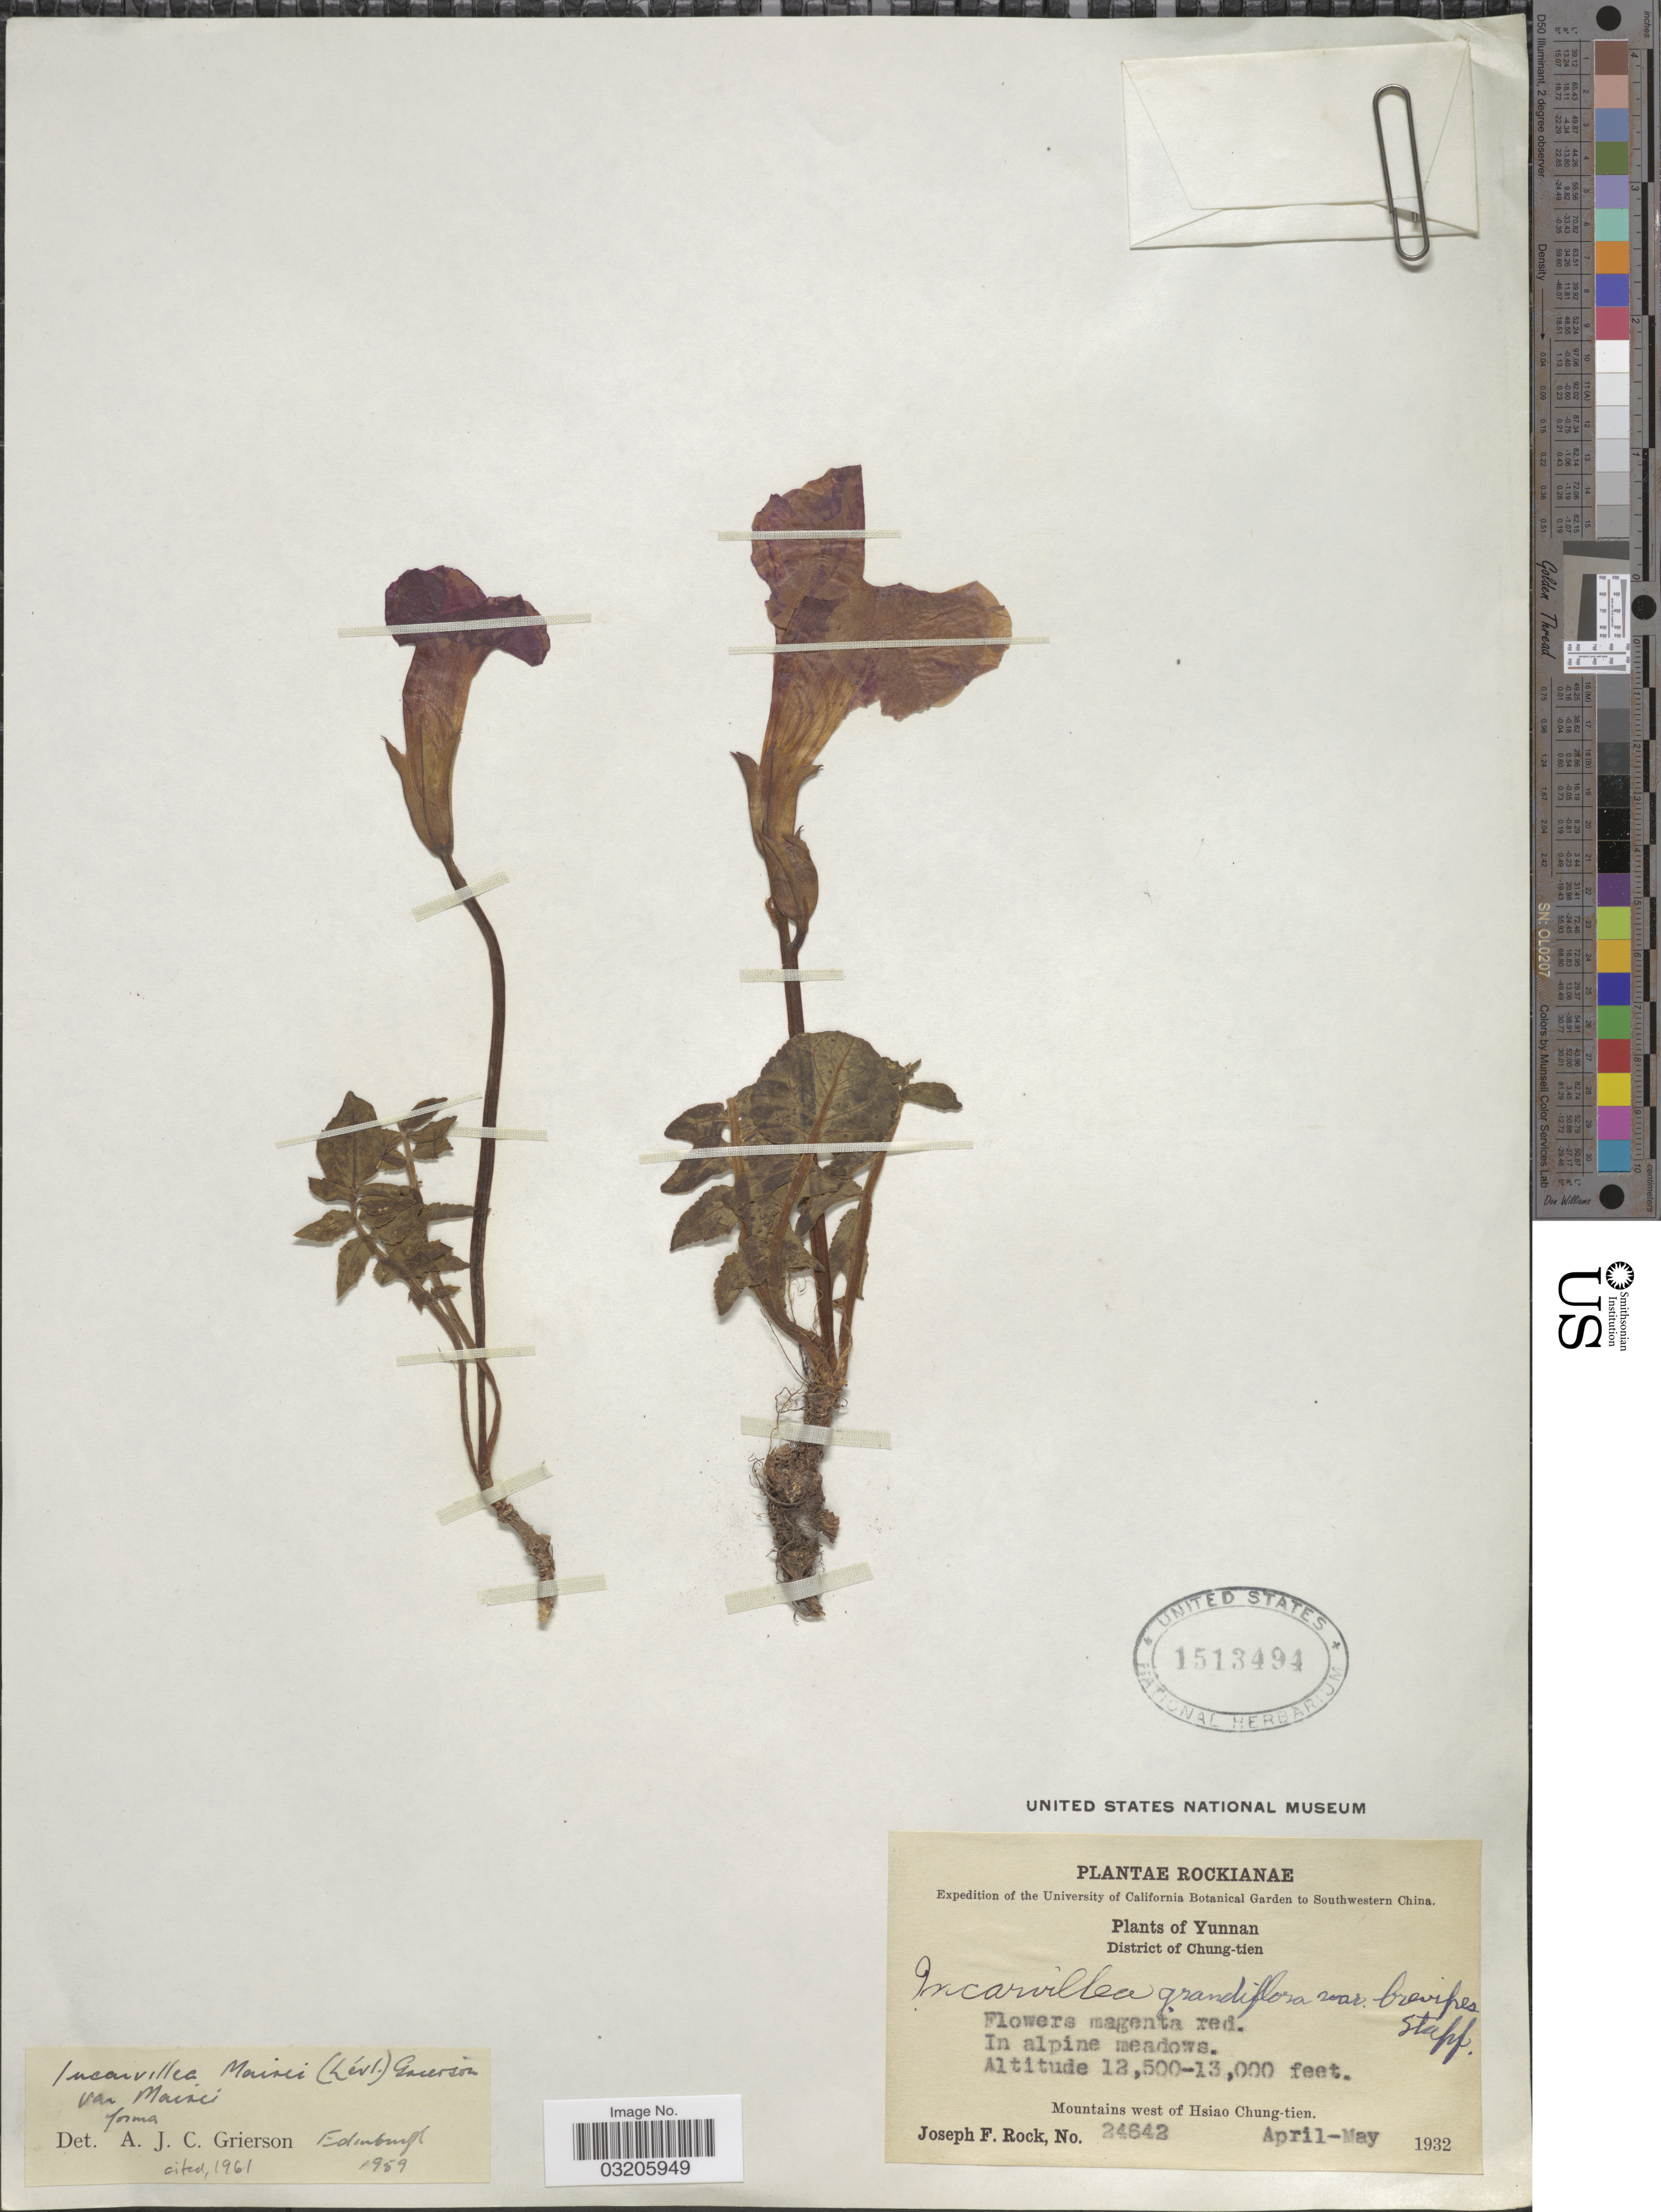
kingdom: Plantae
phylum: Tracheophyta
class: Magnoliopsida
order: Lamiales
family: Bignoniaceae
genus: Incarvillea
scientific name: Incarvillea mairei var. mairei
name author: (H. Lév.) Grierson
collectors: J. F. Rock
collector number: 24642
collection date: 1932-04/1932-05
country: China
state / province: Yunnan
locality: Southwestern China. District of Chung-tien. In alpine meadows. Mountains west of Hsiao Chung-tien.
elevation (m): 3810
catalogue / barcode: US 1513494